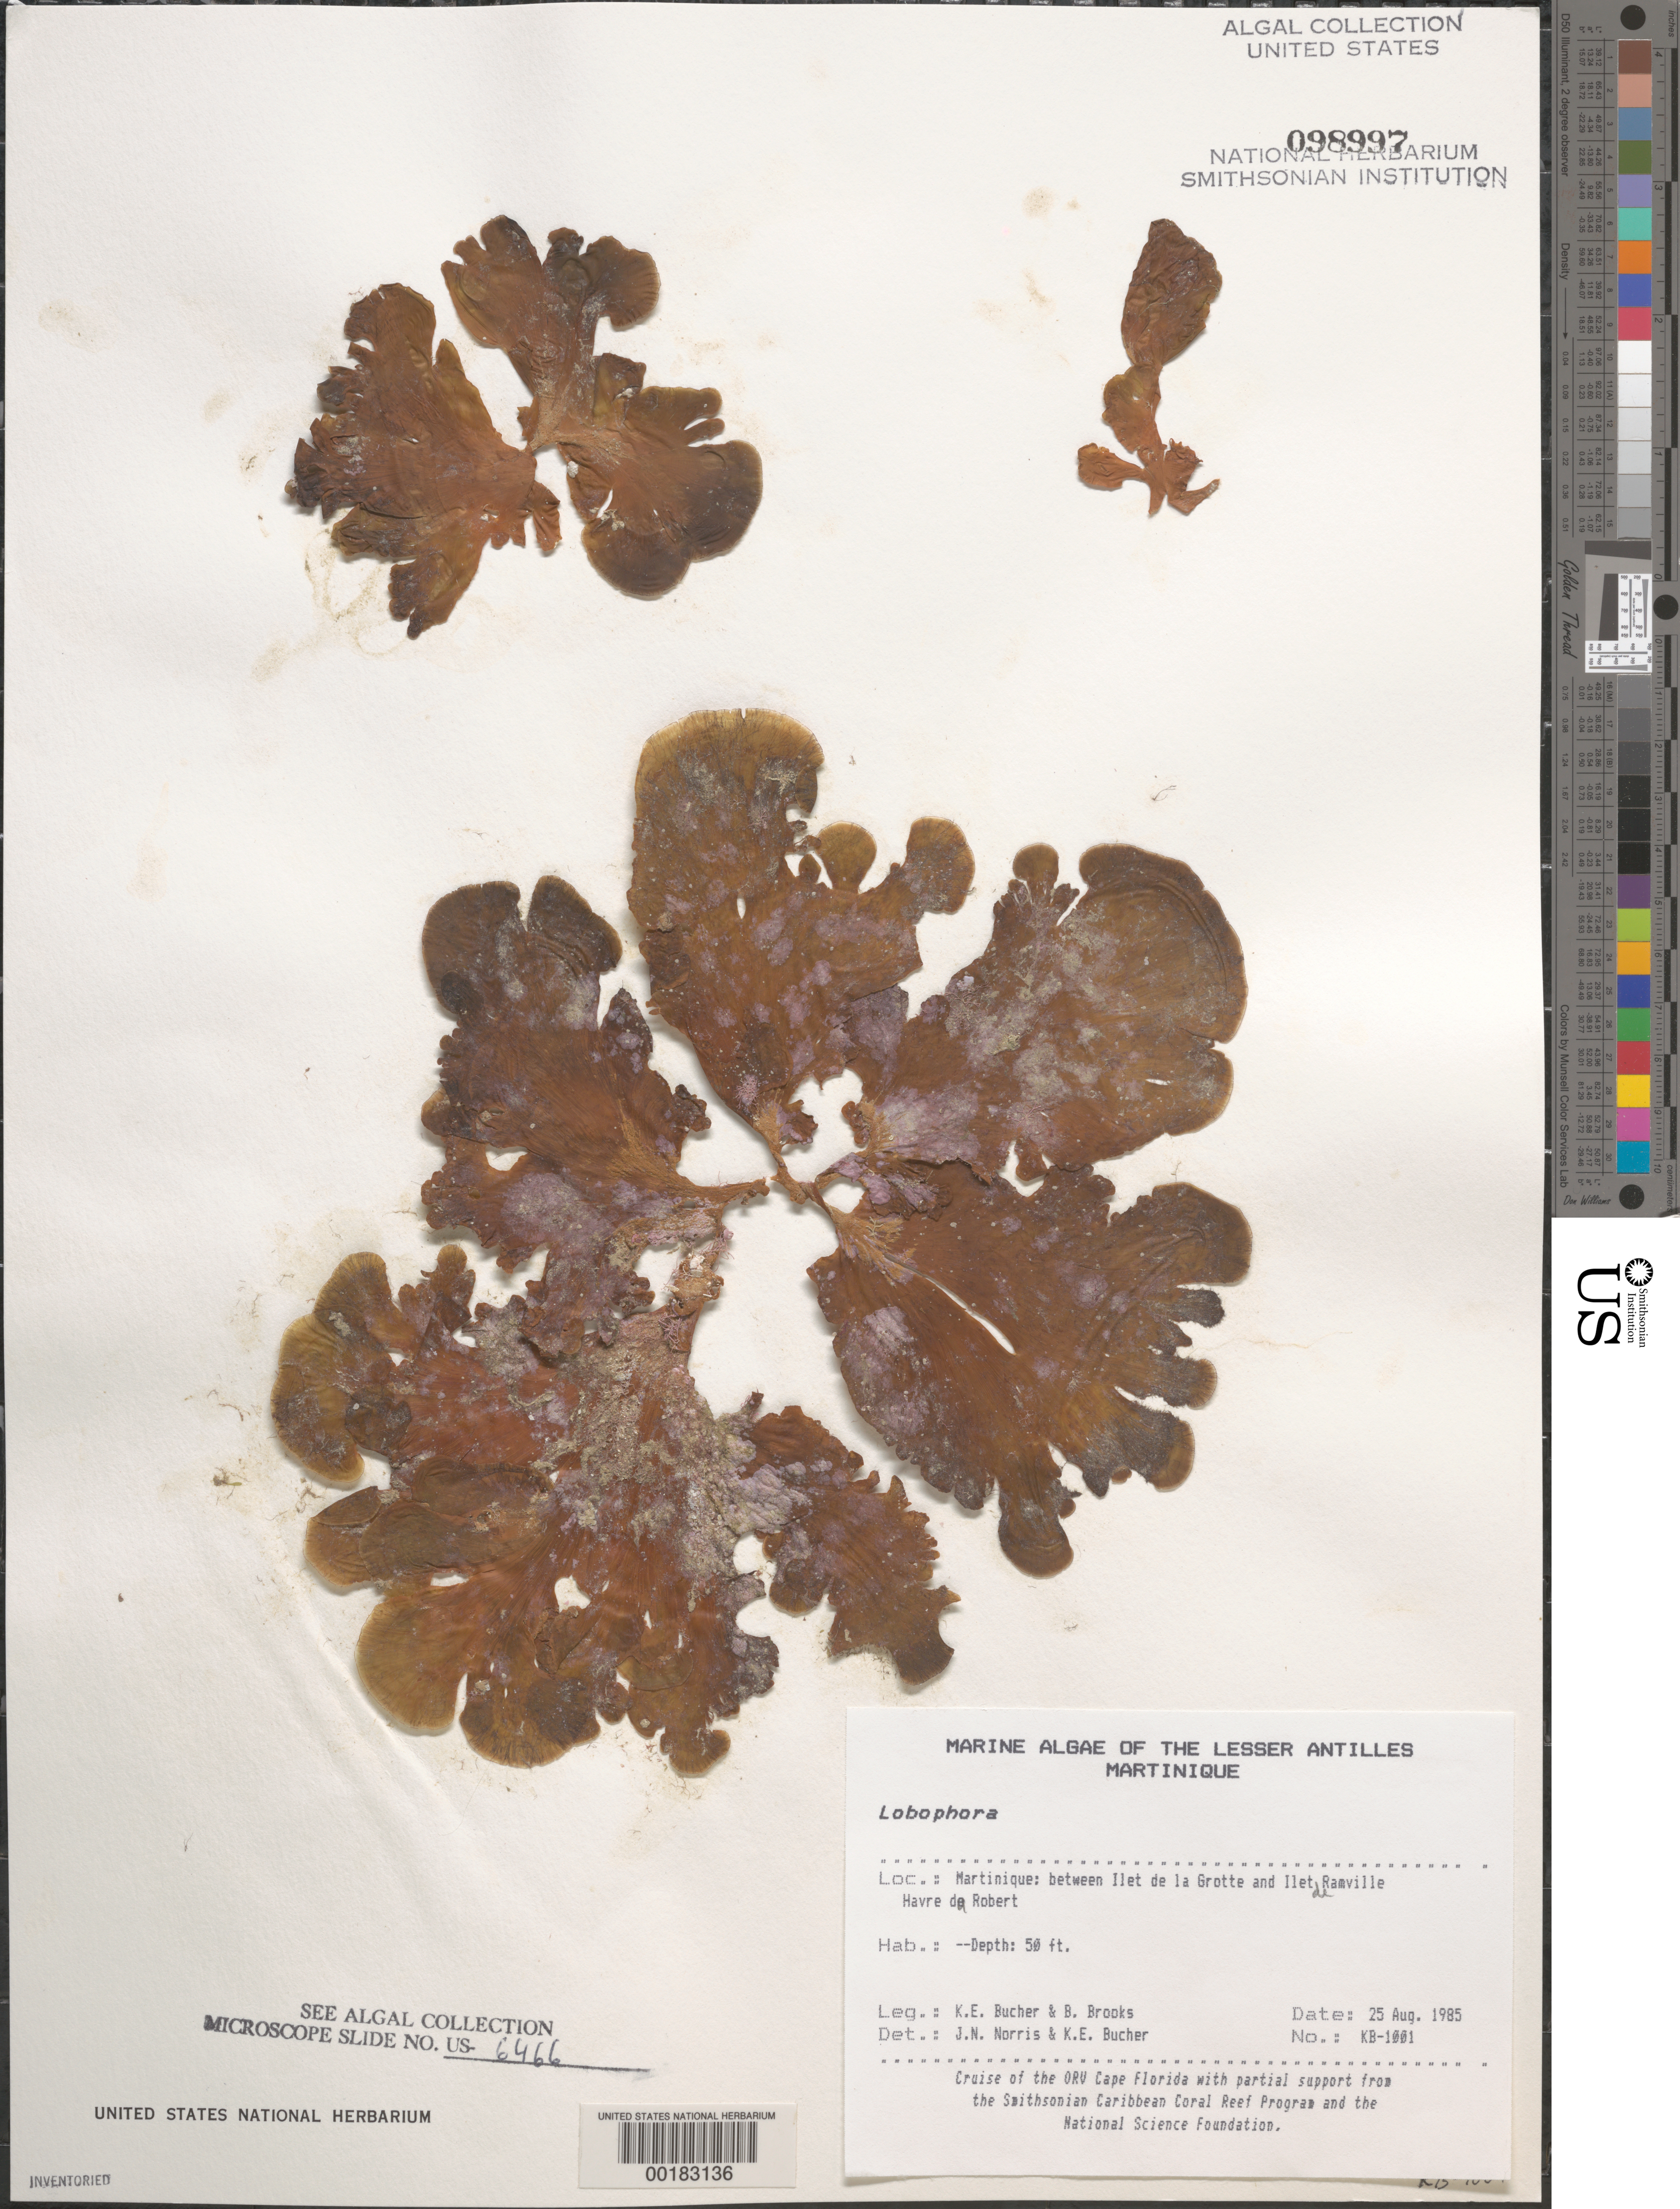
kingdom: Chromista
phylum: Ochrophyta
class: Phaeophyceae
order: Dictyotales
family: Dictyotaceae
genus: Lobophora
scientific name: Lobophora sp.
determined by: Norris, J. N.; Bucher, K. E.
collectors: K. E. Bucher & B. Brooks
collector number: Kb-1001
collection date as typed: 25 Aug 1985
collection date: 1985-08-25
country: Martinique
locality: Between Ilet de la Grotte and Ilet de Ramville, Havre du Robert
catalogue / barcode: US 98997